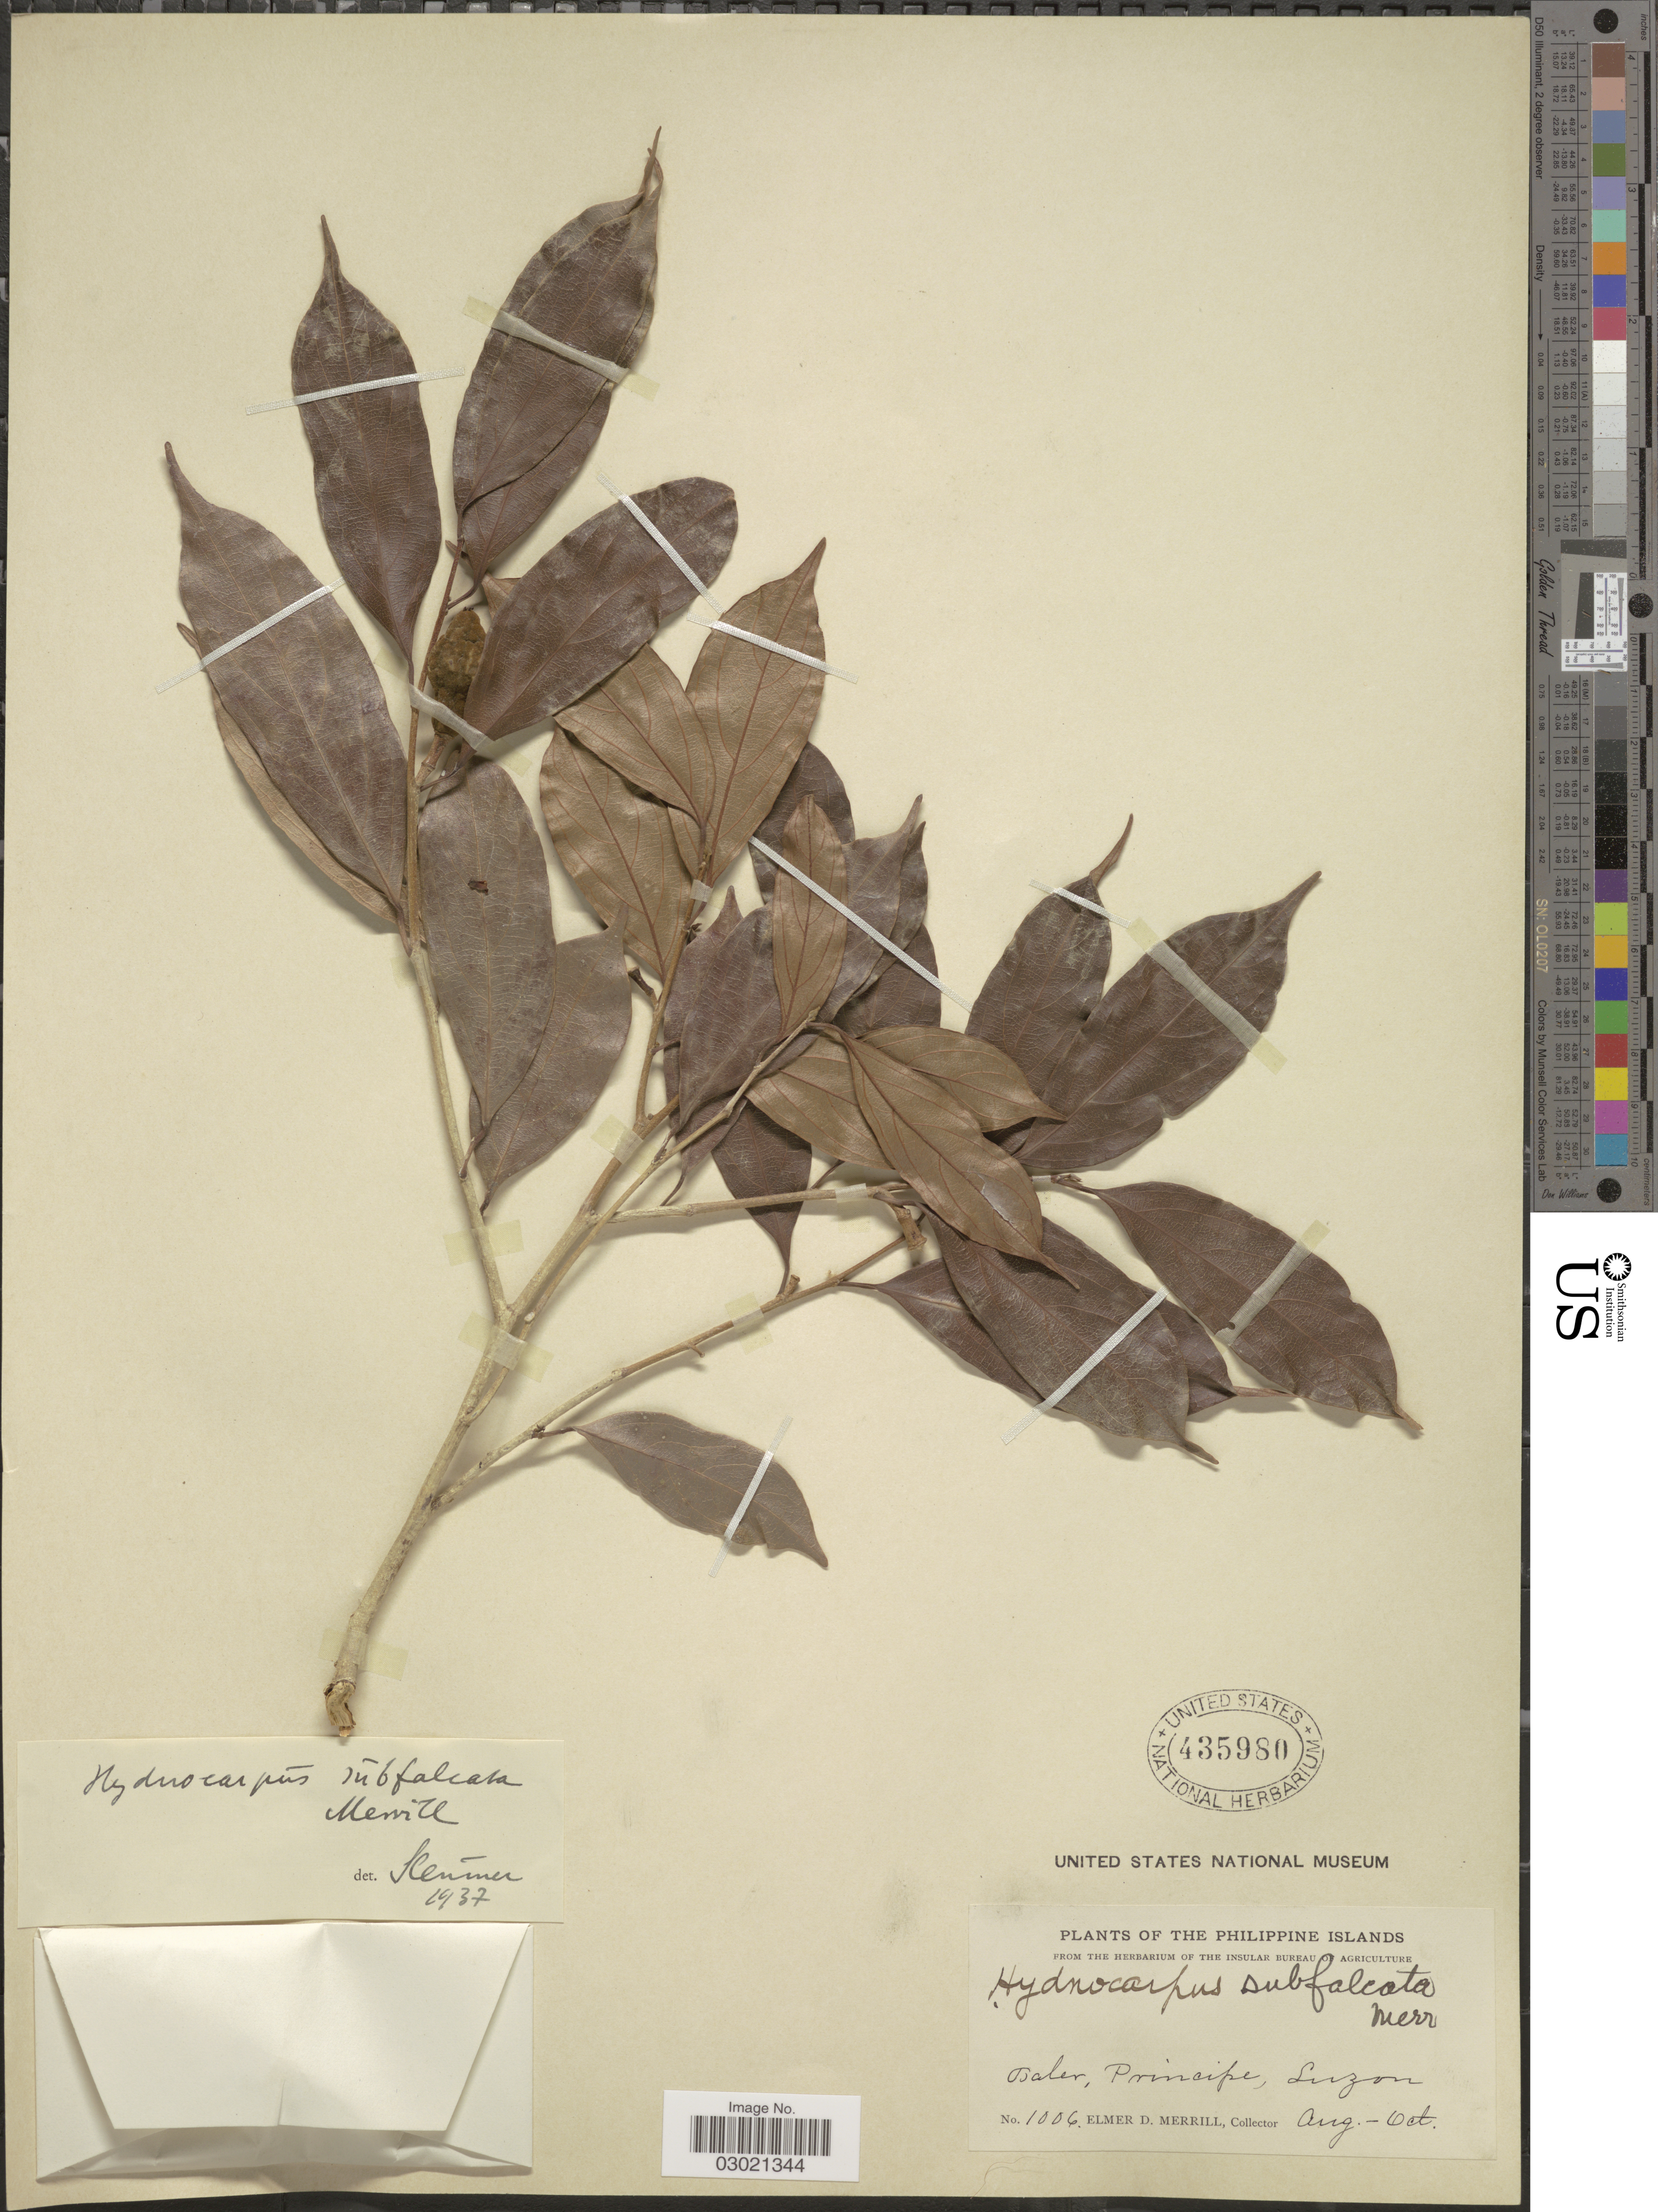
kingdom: Plantae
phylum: Tracheophyta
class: Magnoliopsida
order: Malpighiales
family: Achariaceae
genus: Hydnocarpus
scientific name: Hydnocarpus subfalcatus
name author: Merr.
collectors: E. D. Merrill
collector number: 1006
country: Philippines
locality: Baler, Principe, Luzon.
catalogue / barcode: US 435980